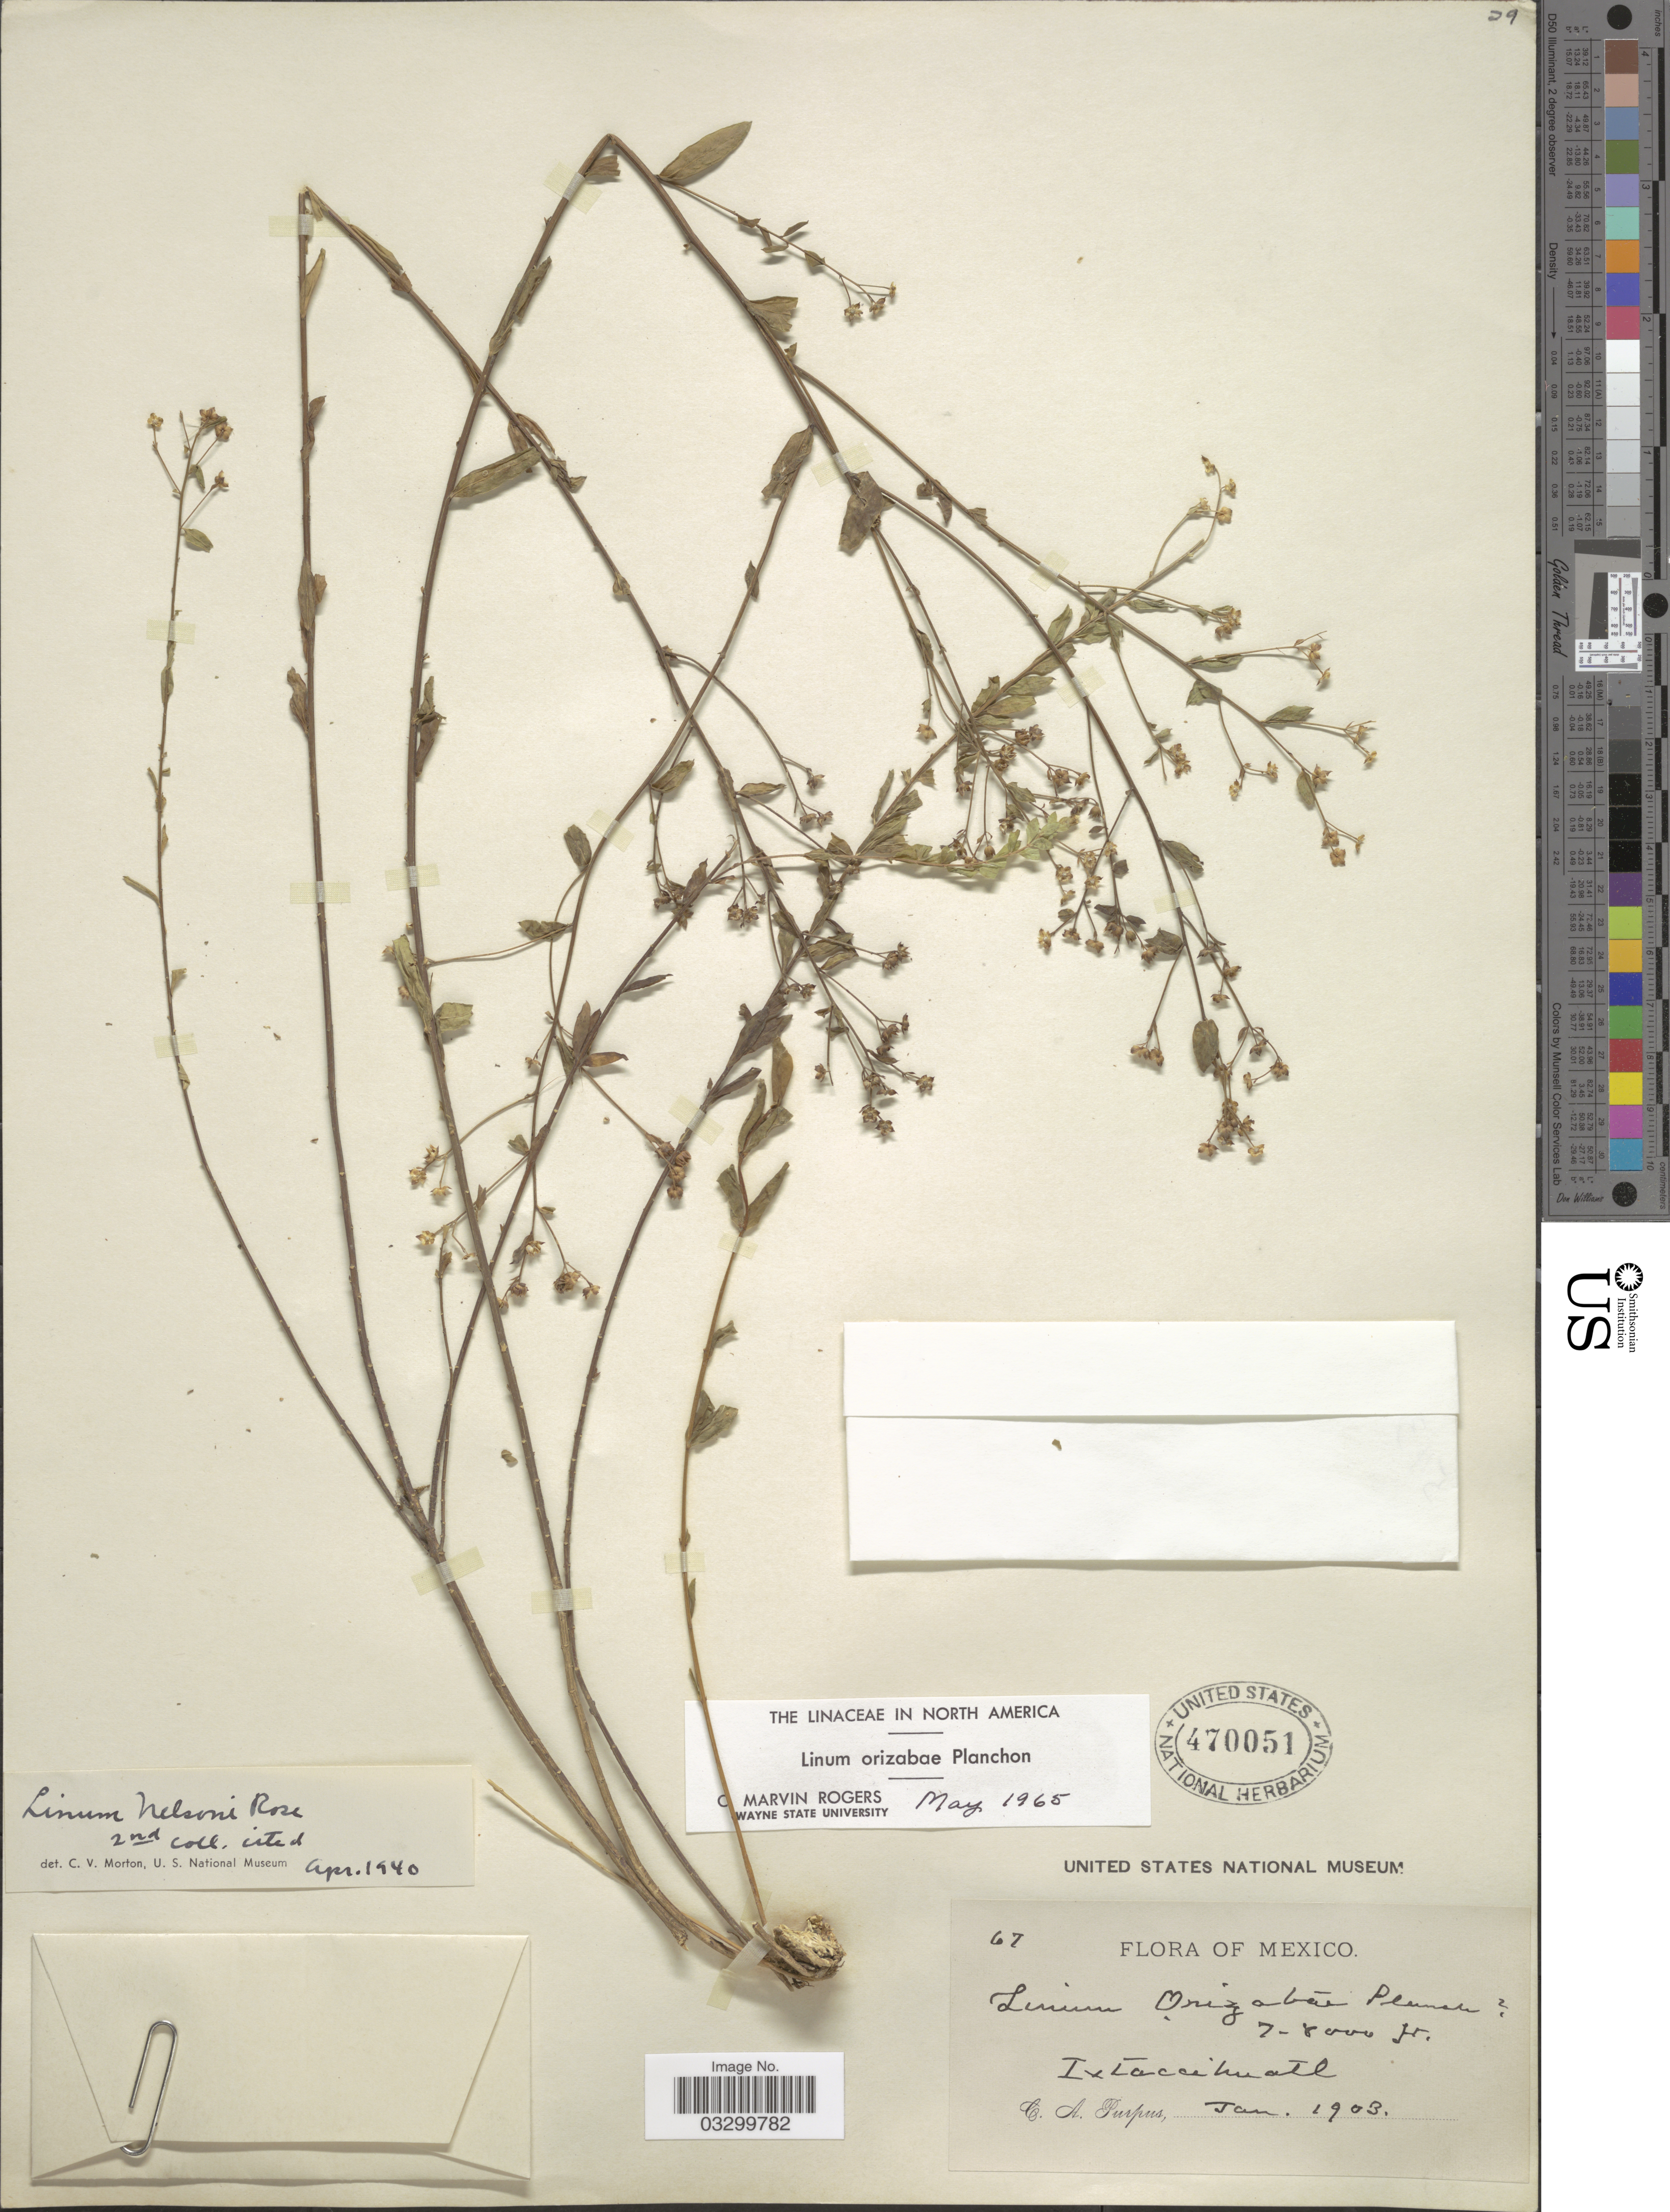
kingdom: Plantae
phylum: Tracheophyta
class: Magnoliopsida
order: Malpighiales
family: Linaceae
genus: Linum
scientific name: Linum orizabae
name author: Planch.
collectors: C. A. Purpus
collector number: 67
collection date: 1903-01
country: Mexico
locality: Ixtaccihuatl.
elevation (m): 2134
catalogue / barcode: US 470051